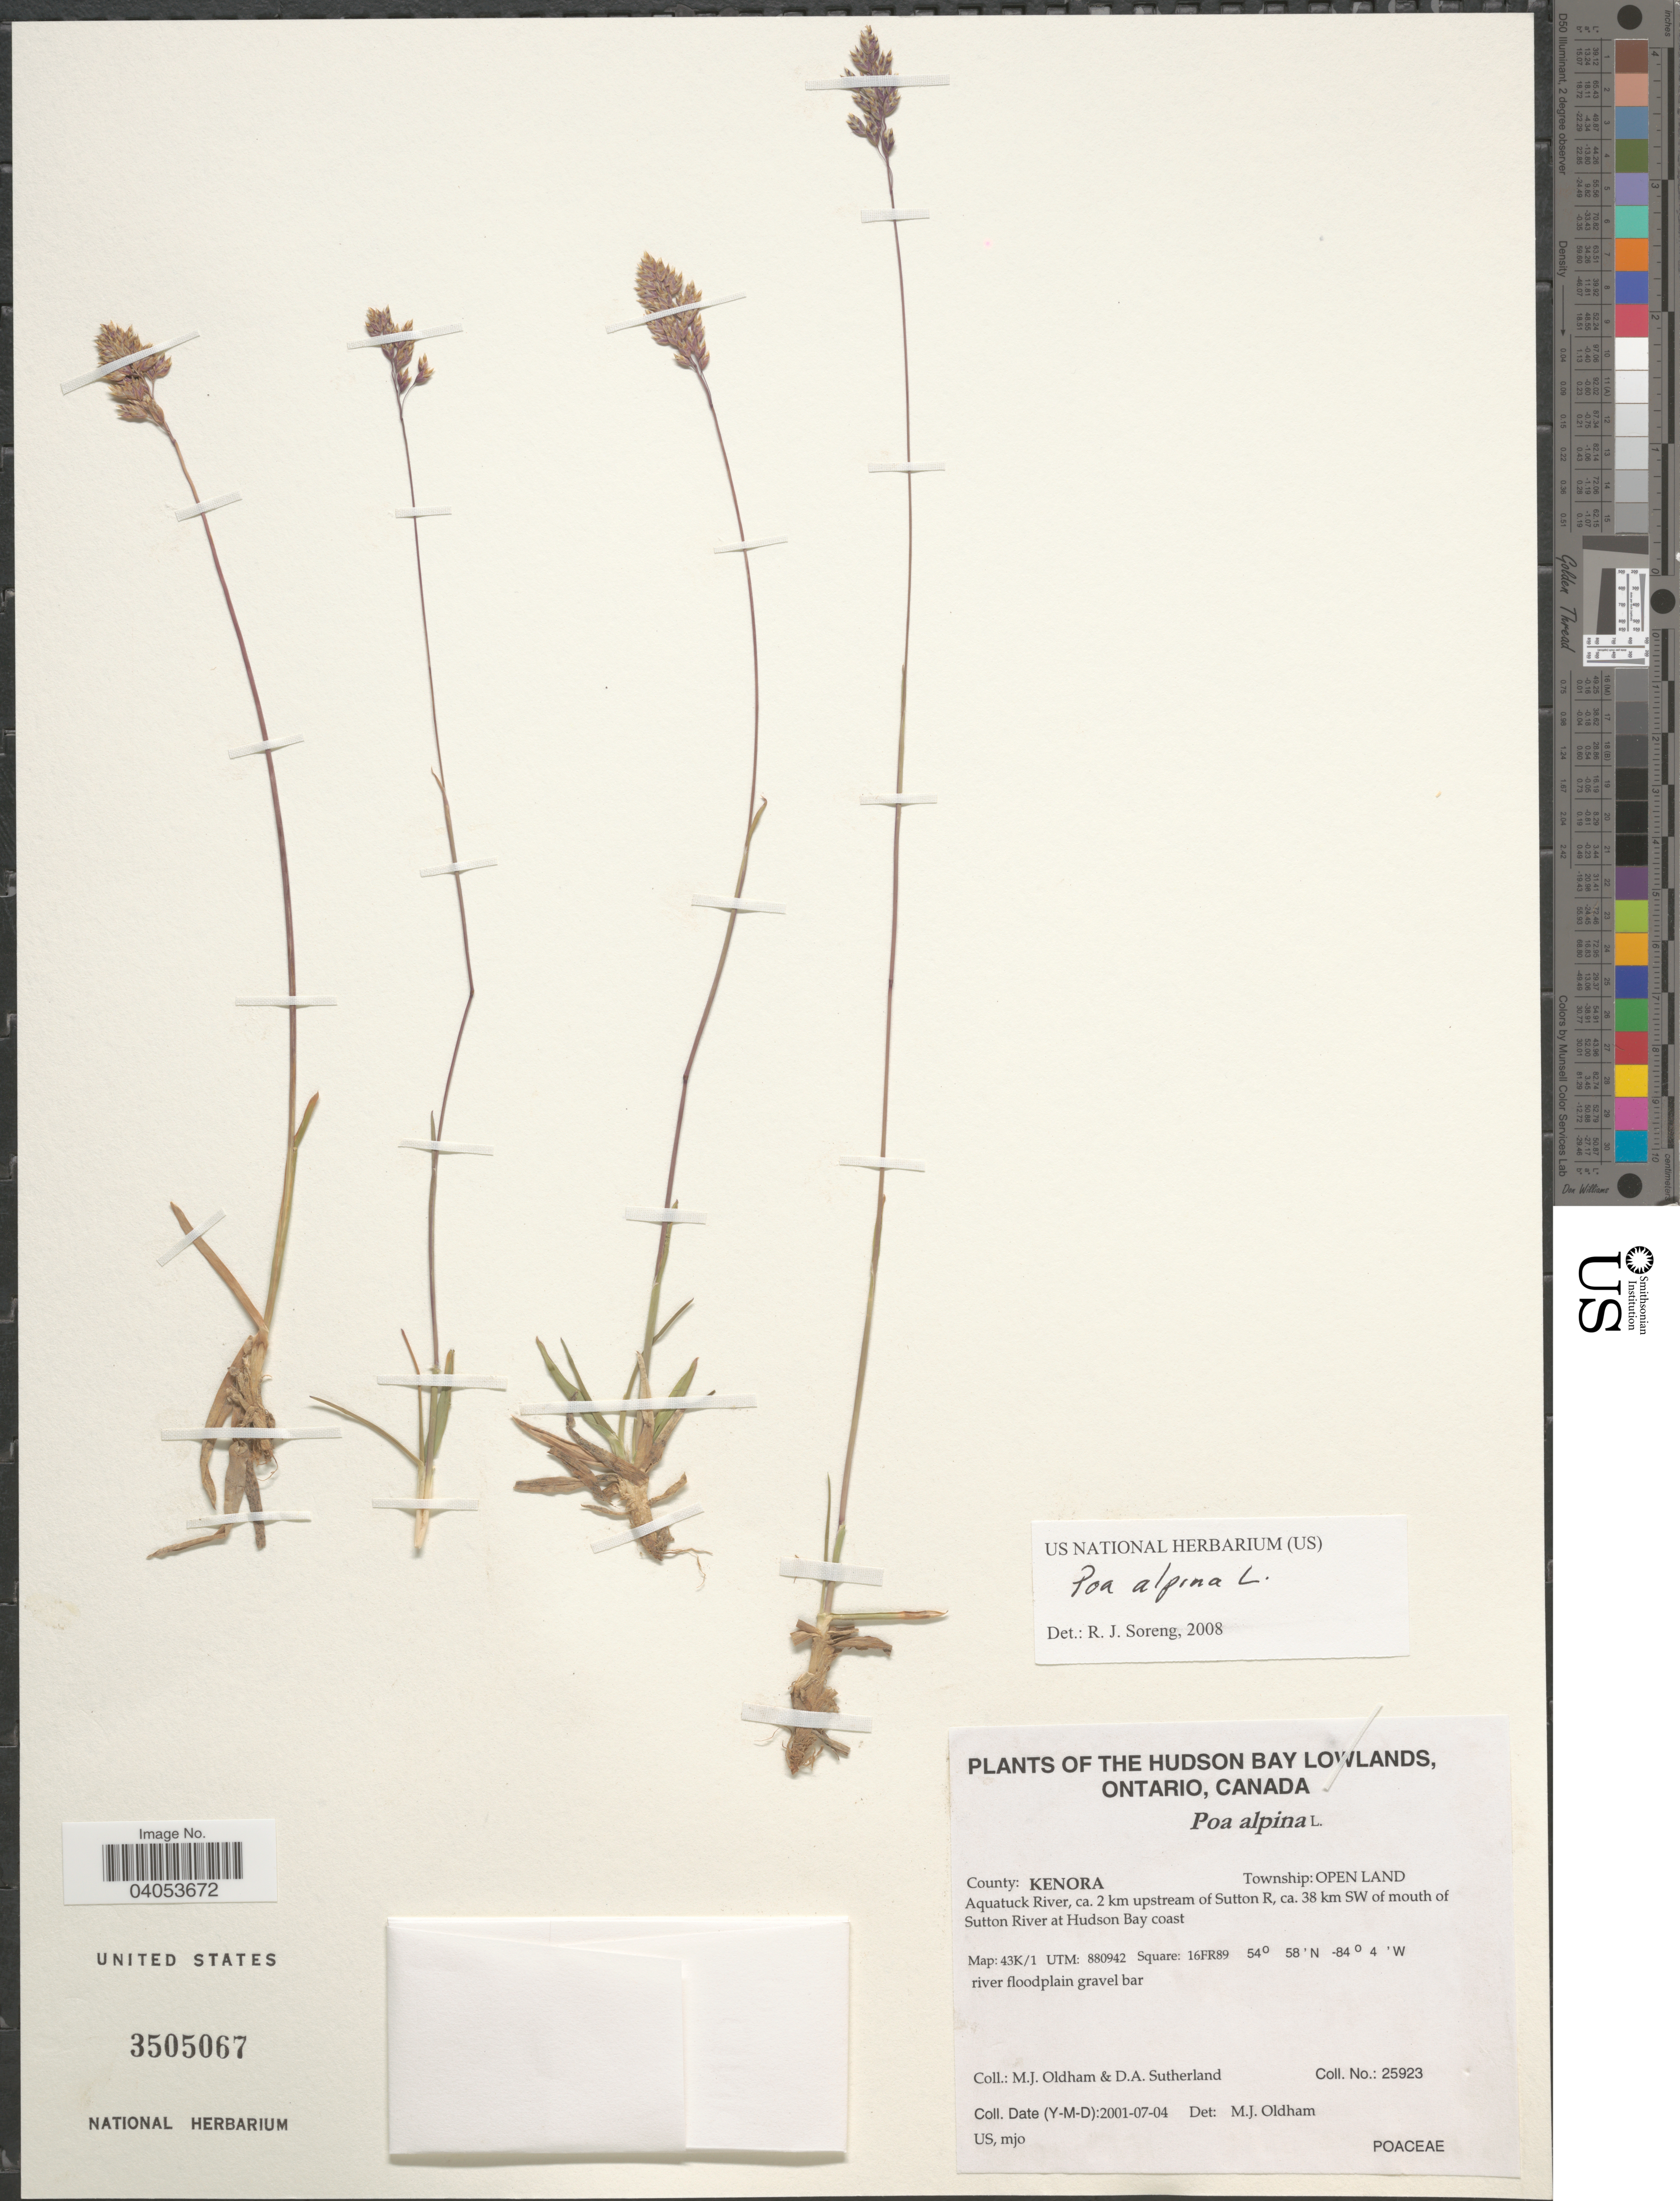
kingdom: Plantae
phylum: Tracheophyta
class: Liliopsida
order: Poales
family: Poaceae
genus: Poa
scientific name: Poa alpina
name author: L.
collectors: M. Oldham & D. Sutherland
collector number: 25923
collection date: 2001-07-04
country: Canada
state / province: Ontario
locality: The Hudson Bay Lowlands. County: Kenora. Aquatuck River, ca. 2 km upstream of Sutton R, ca. 38 km SW of mouth of Sutton River at Hudson Bay coast. Map: 43K/1 UTM: 880942 Square: 16FR89.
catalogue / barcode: US 3505067